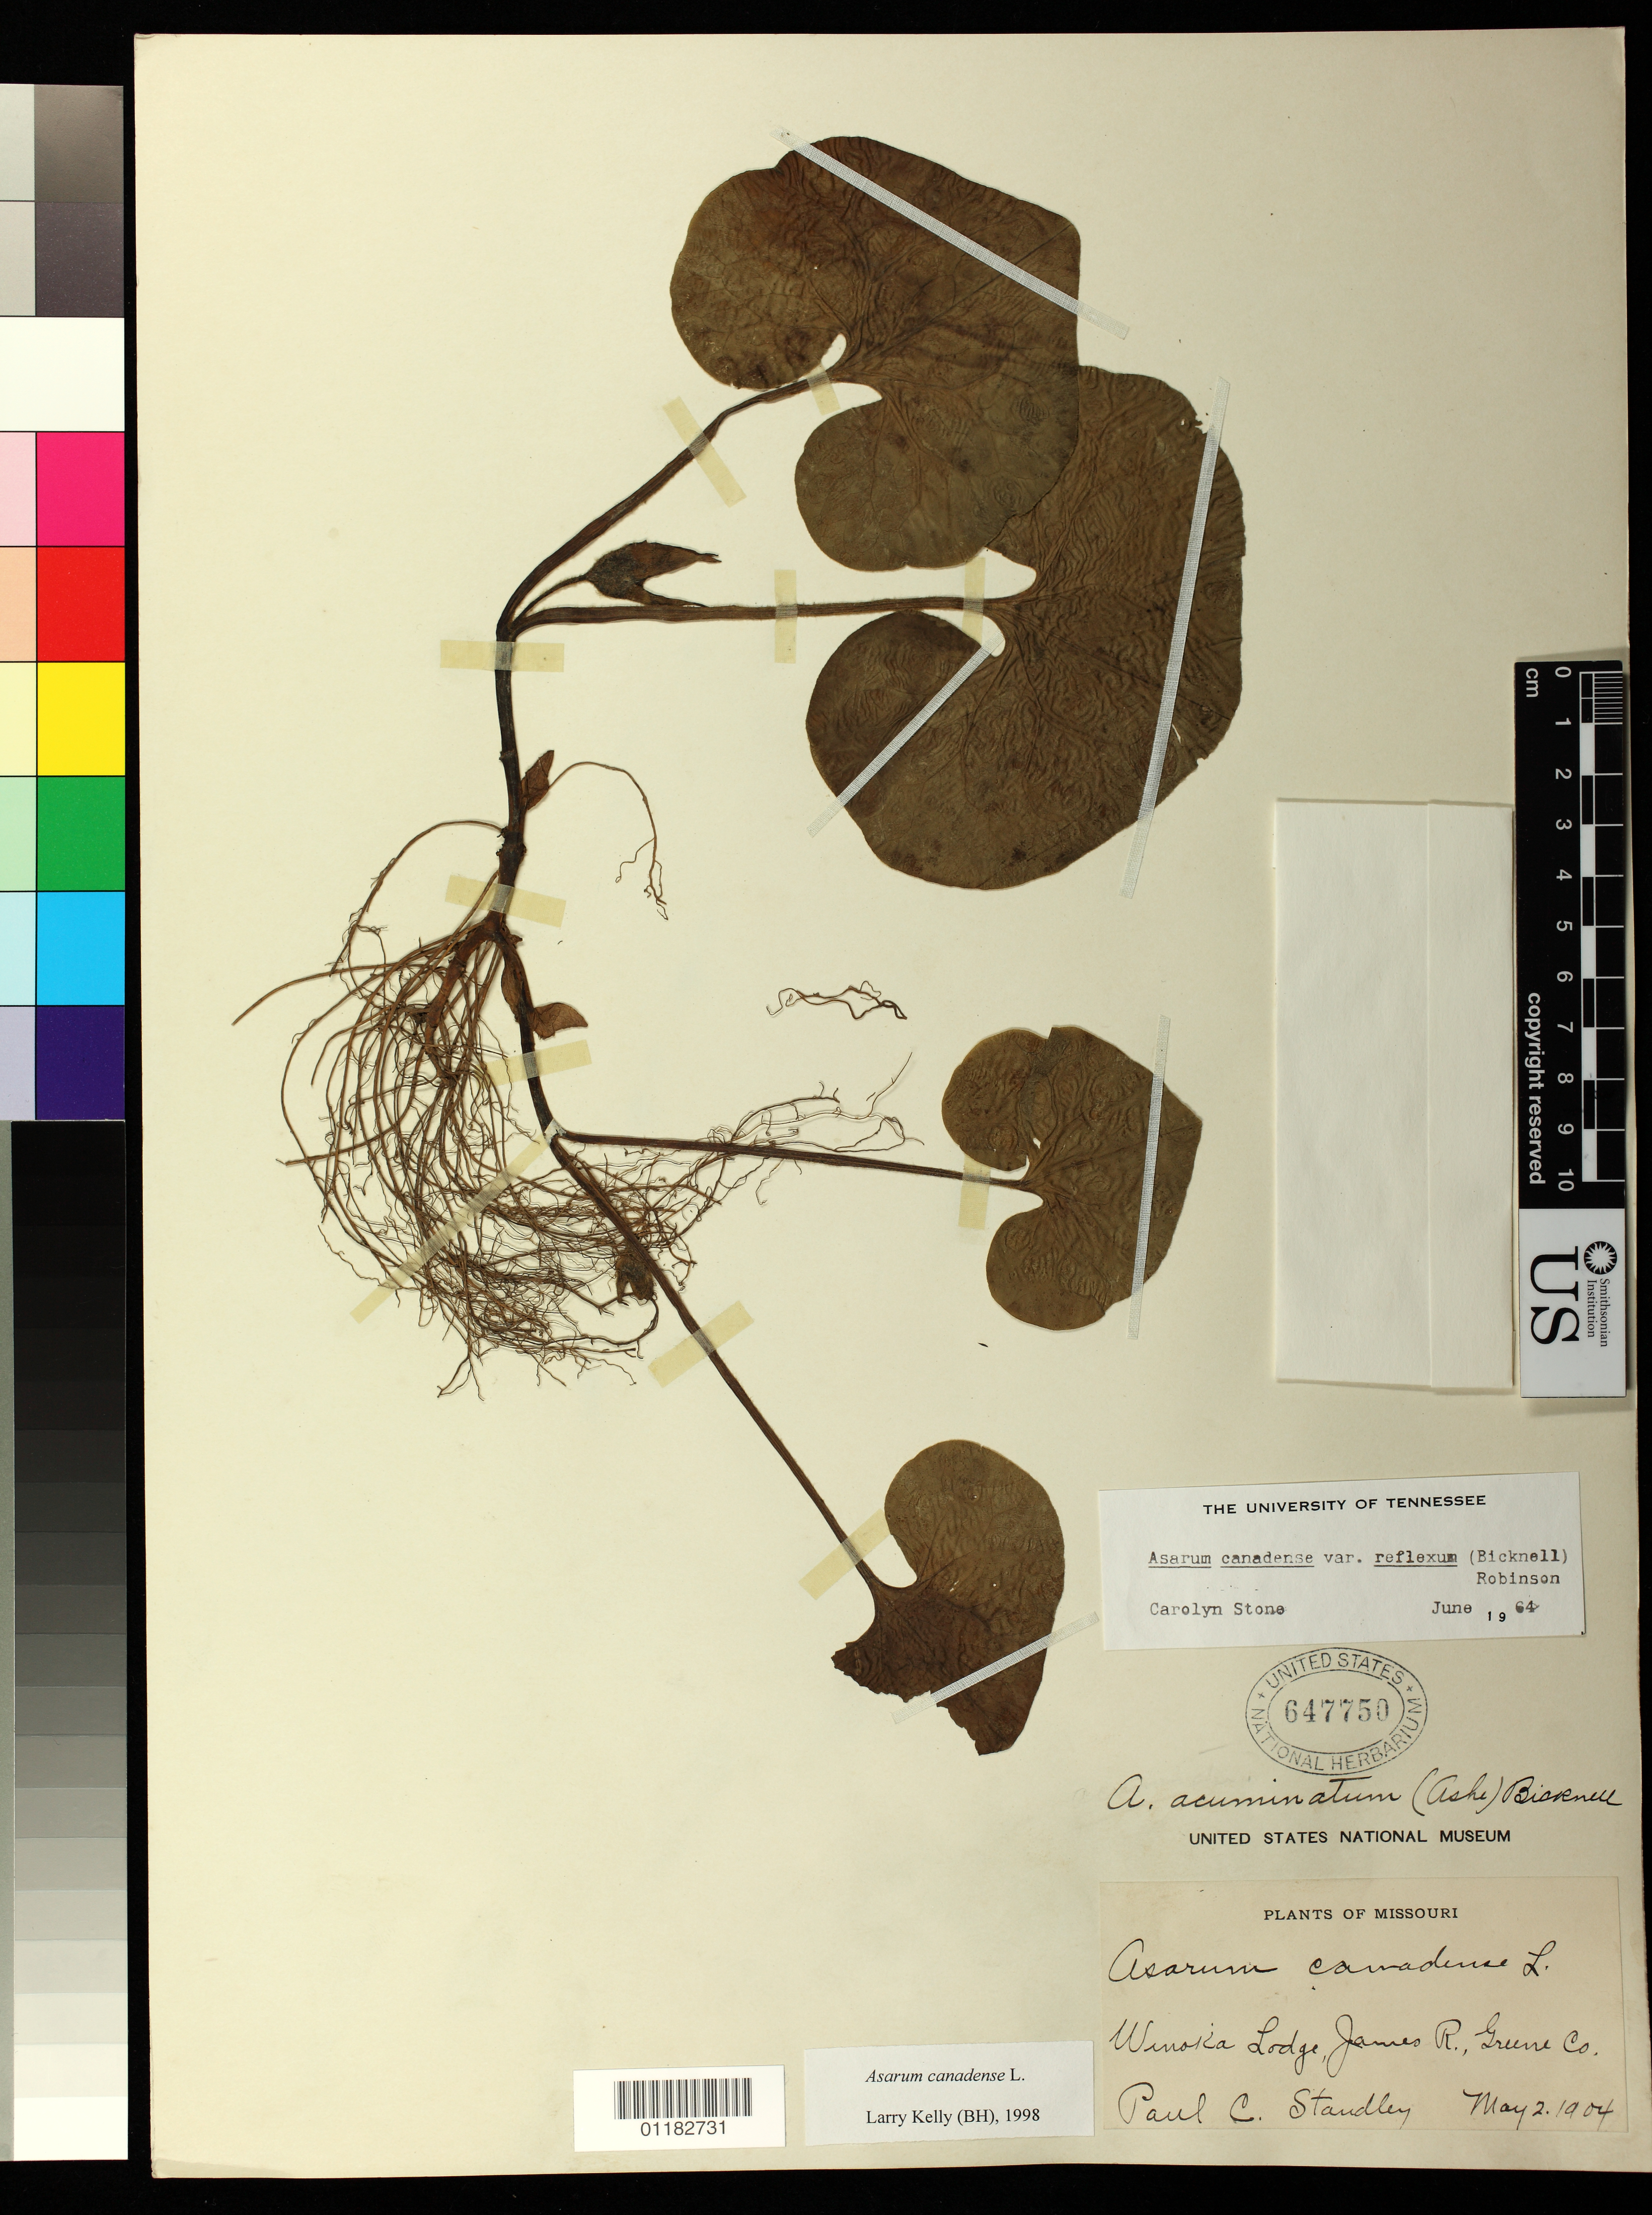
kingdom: Plantae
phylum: Tracheophyta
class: Magnoliopsida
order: Piperales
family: Aristolochiaceae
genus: Asarum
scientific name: Asarum canadense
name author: L.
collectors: P. C. Standley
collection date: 1904-05-02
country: United States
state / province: Missouri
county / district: Greene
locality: Winoka Lodge, James River, Green County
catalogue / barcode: US 647750